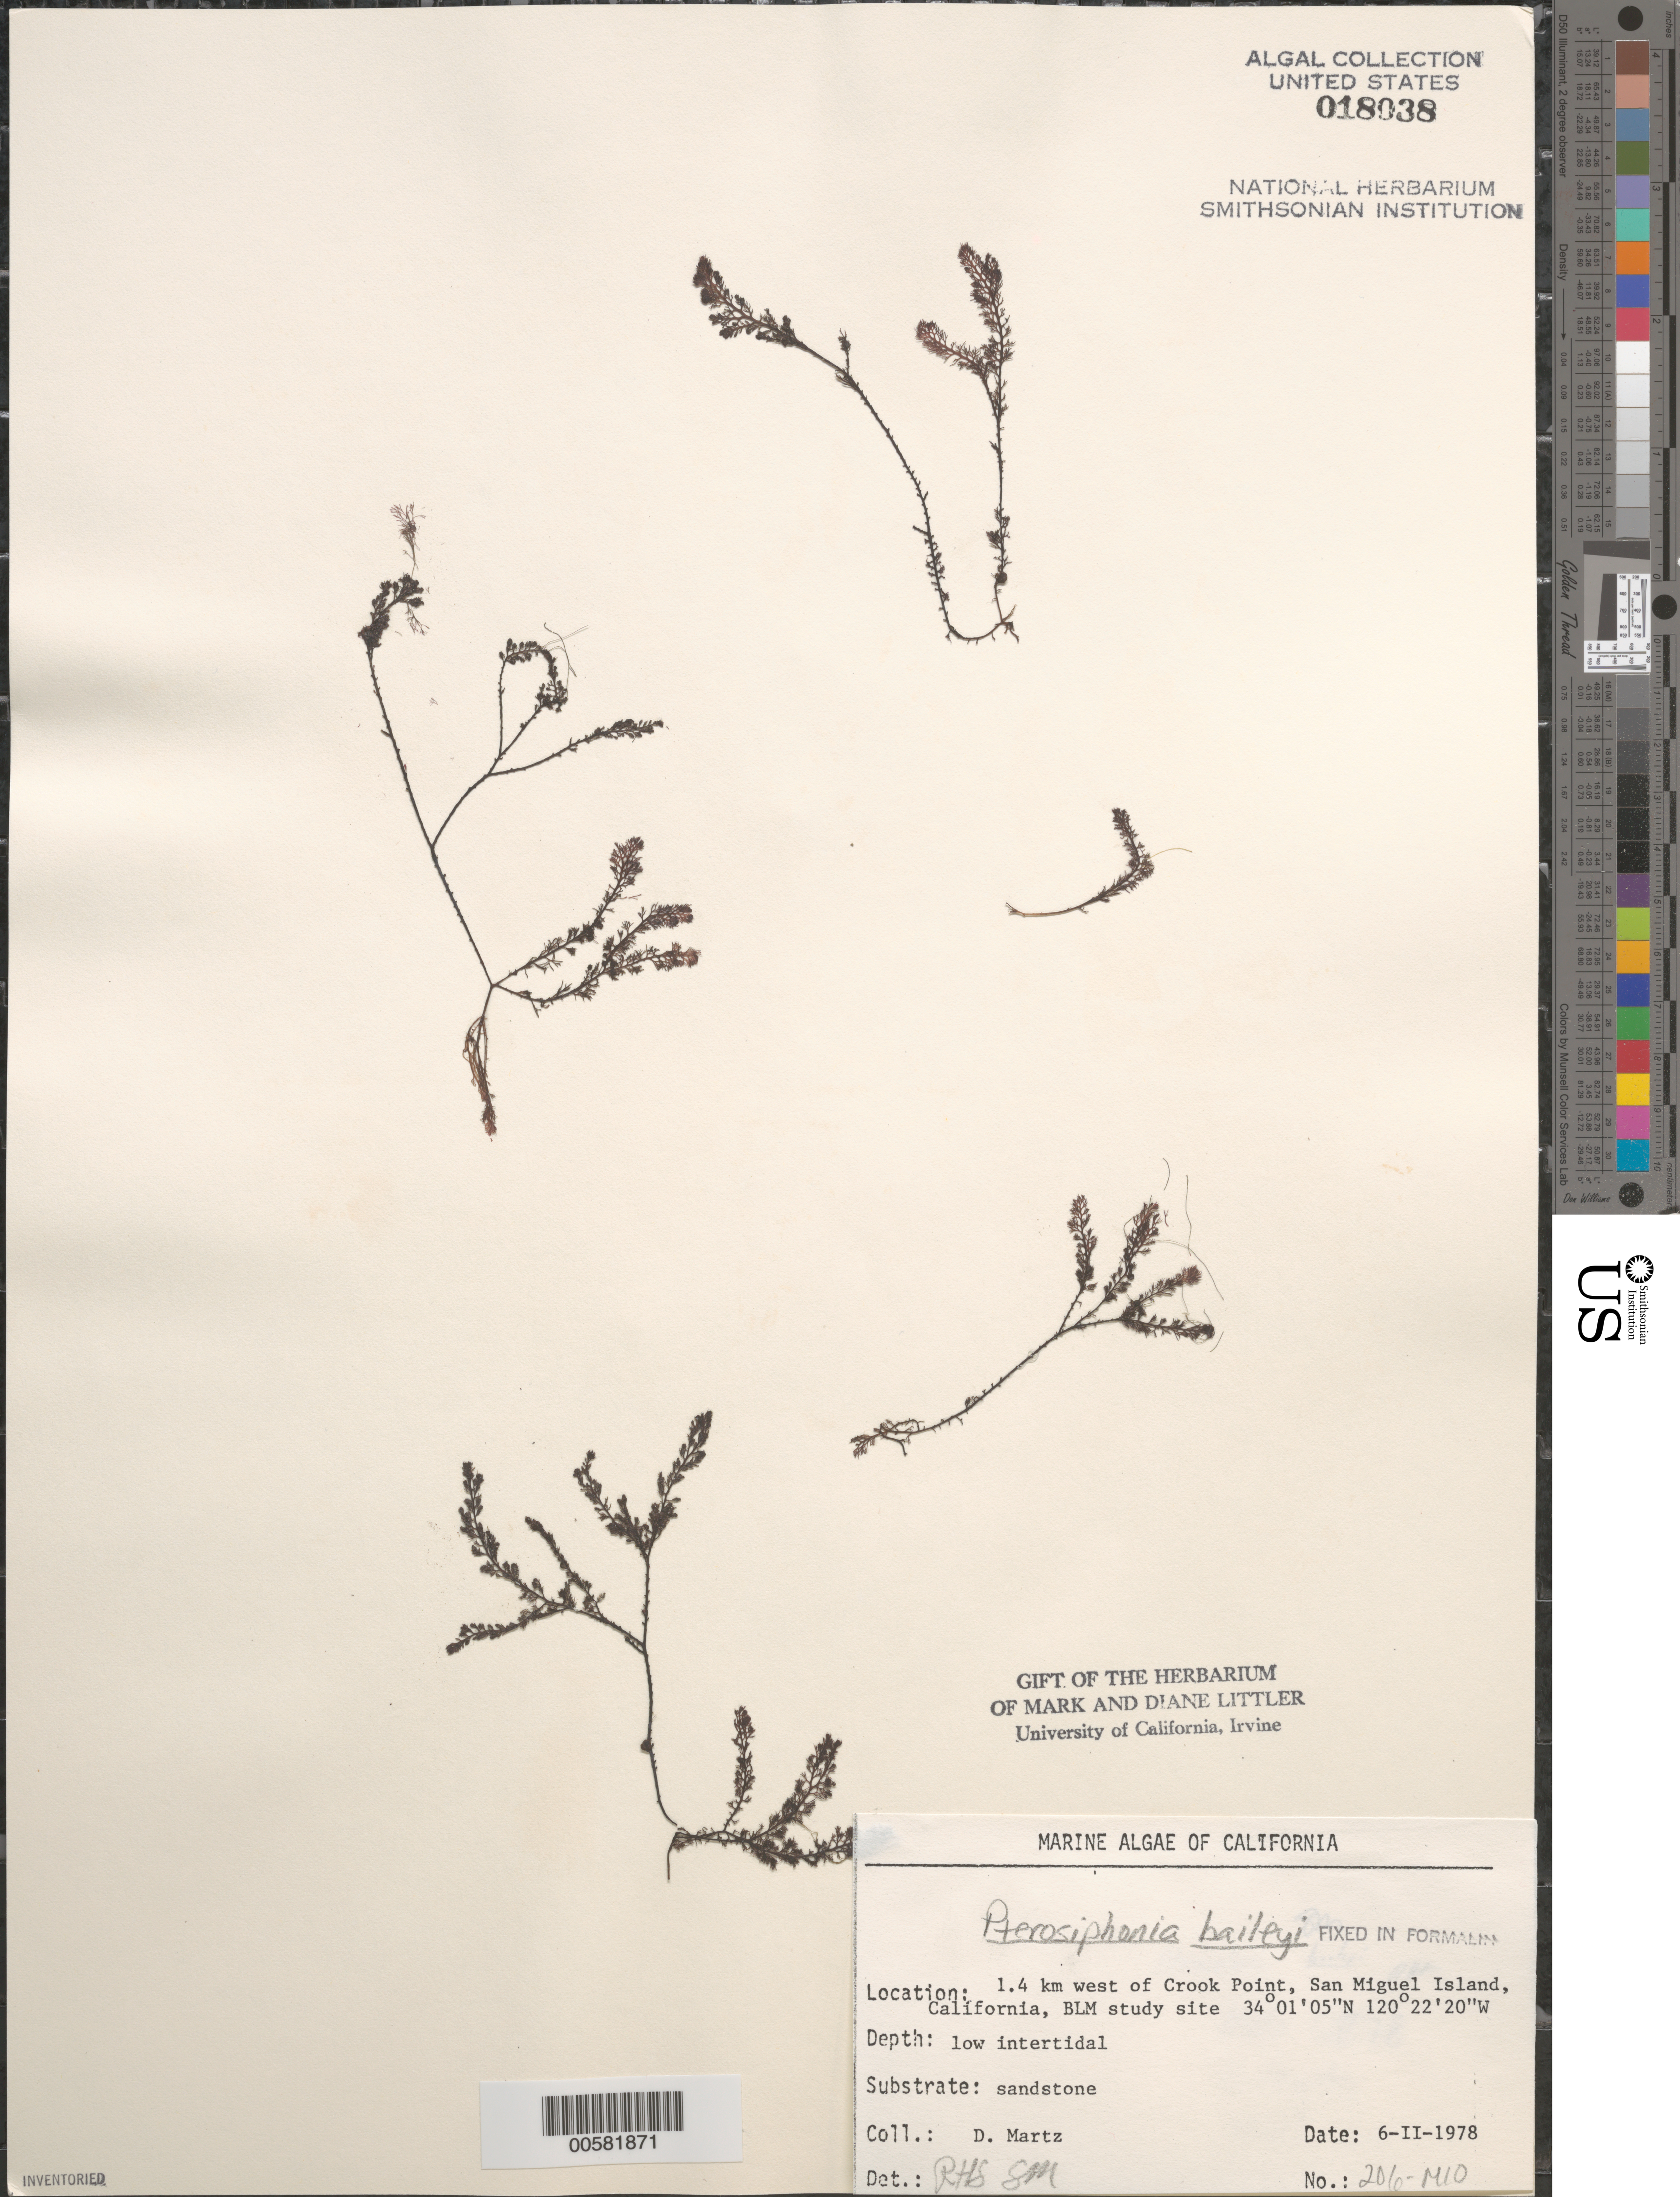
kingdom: Plantae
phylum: Rhodophyta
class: Florideophyceae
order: Ceramiales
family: Rhodomelaceae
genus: Symphyocladiella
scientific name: Symphyocladiella baileyi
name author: (Harvey) D.E.Bustamante et al.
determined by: Algae name updating Project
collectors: D. Martz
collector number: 206-mio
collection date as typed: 06 Feb 1978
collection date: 1978-02-06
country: United States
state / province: California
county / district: Santa Barbara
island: San Miguel Island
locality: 1.4 km north of Crook Point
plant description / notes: BLM-SOCALBIGHT Rocky Intertidal Survey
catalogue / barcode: US 18038